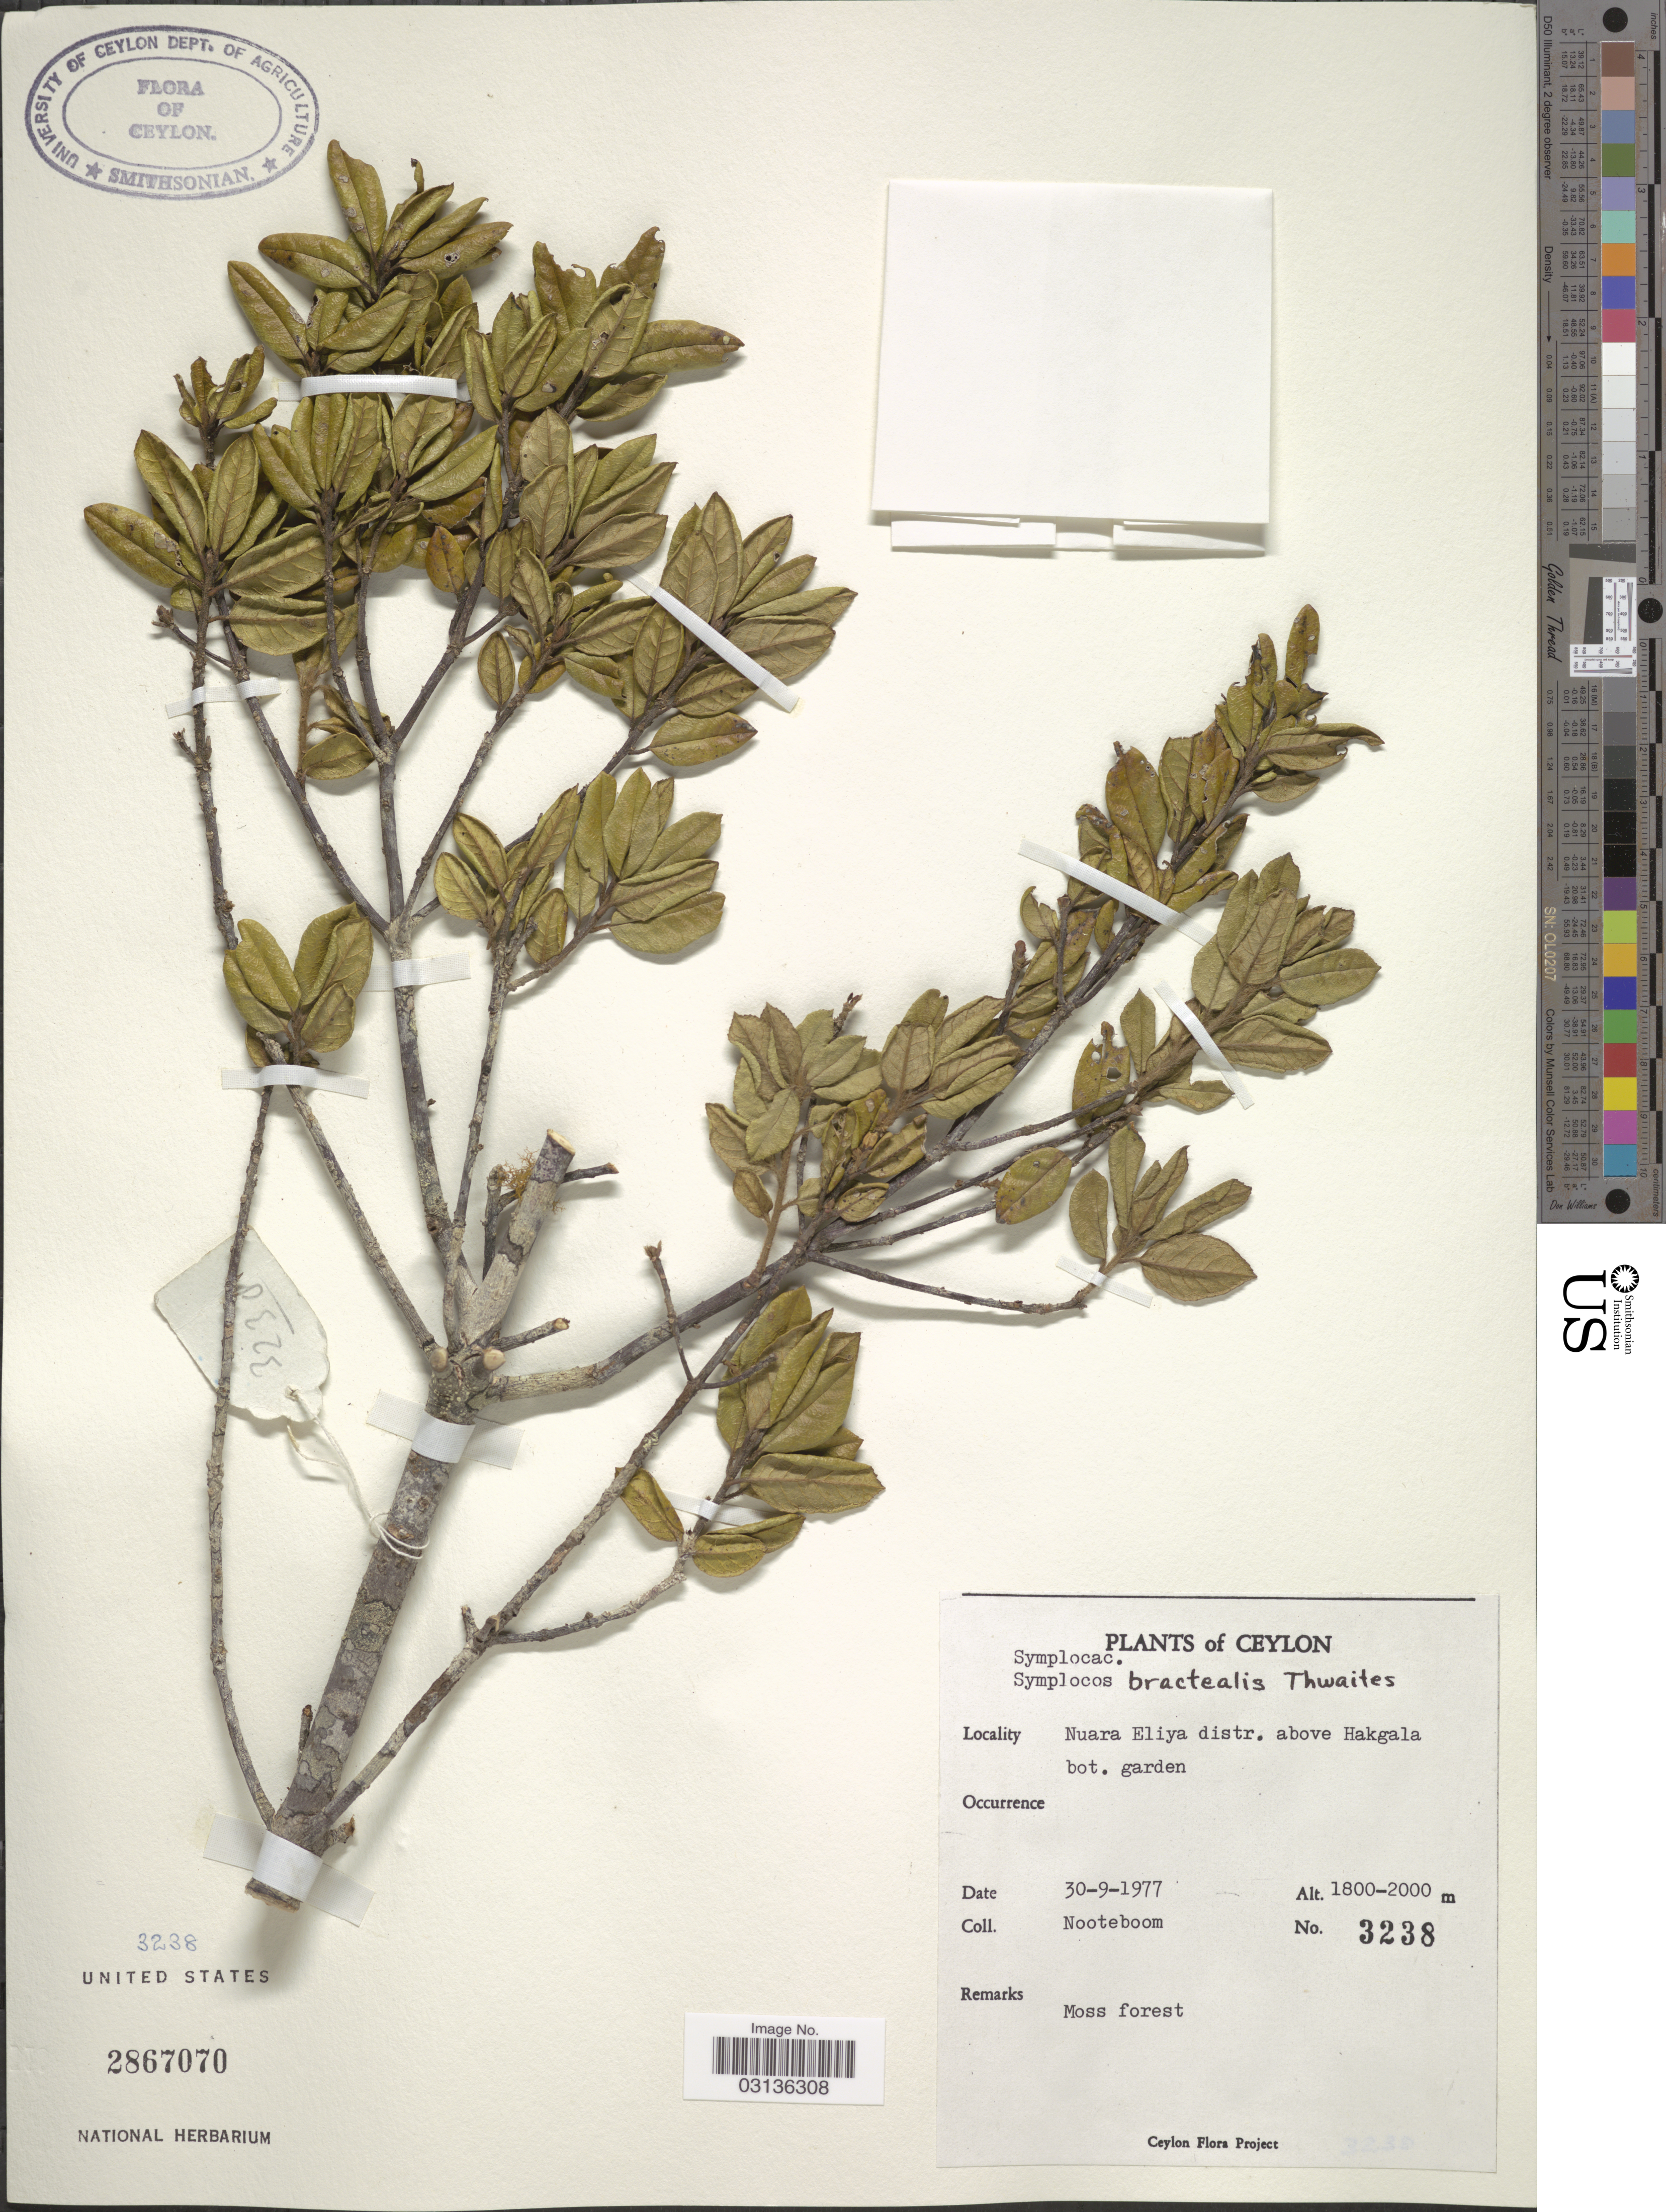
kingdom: Plantae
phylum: Tracheophyta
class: Magnoliopsida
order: Ericales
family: Symplocaceae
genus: Symplocos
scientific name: Symplocos bractealis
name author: Thwaites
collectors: Nooteboom, --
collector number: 3238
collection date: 1977-09-30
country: Sri Lanka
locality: Ceylon. Nuara Eliya distr. above Hakgala bot. garden.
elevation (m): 1800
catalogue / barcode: US 2867070